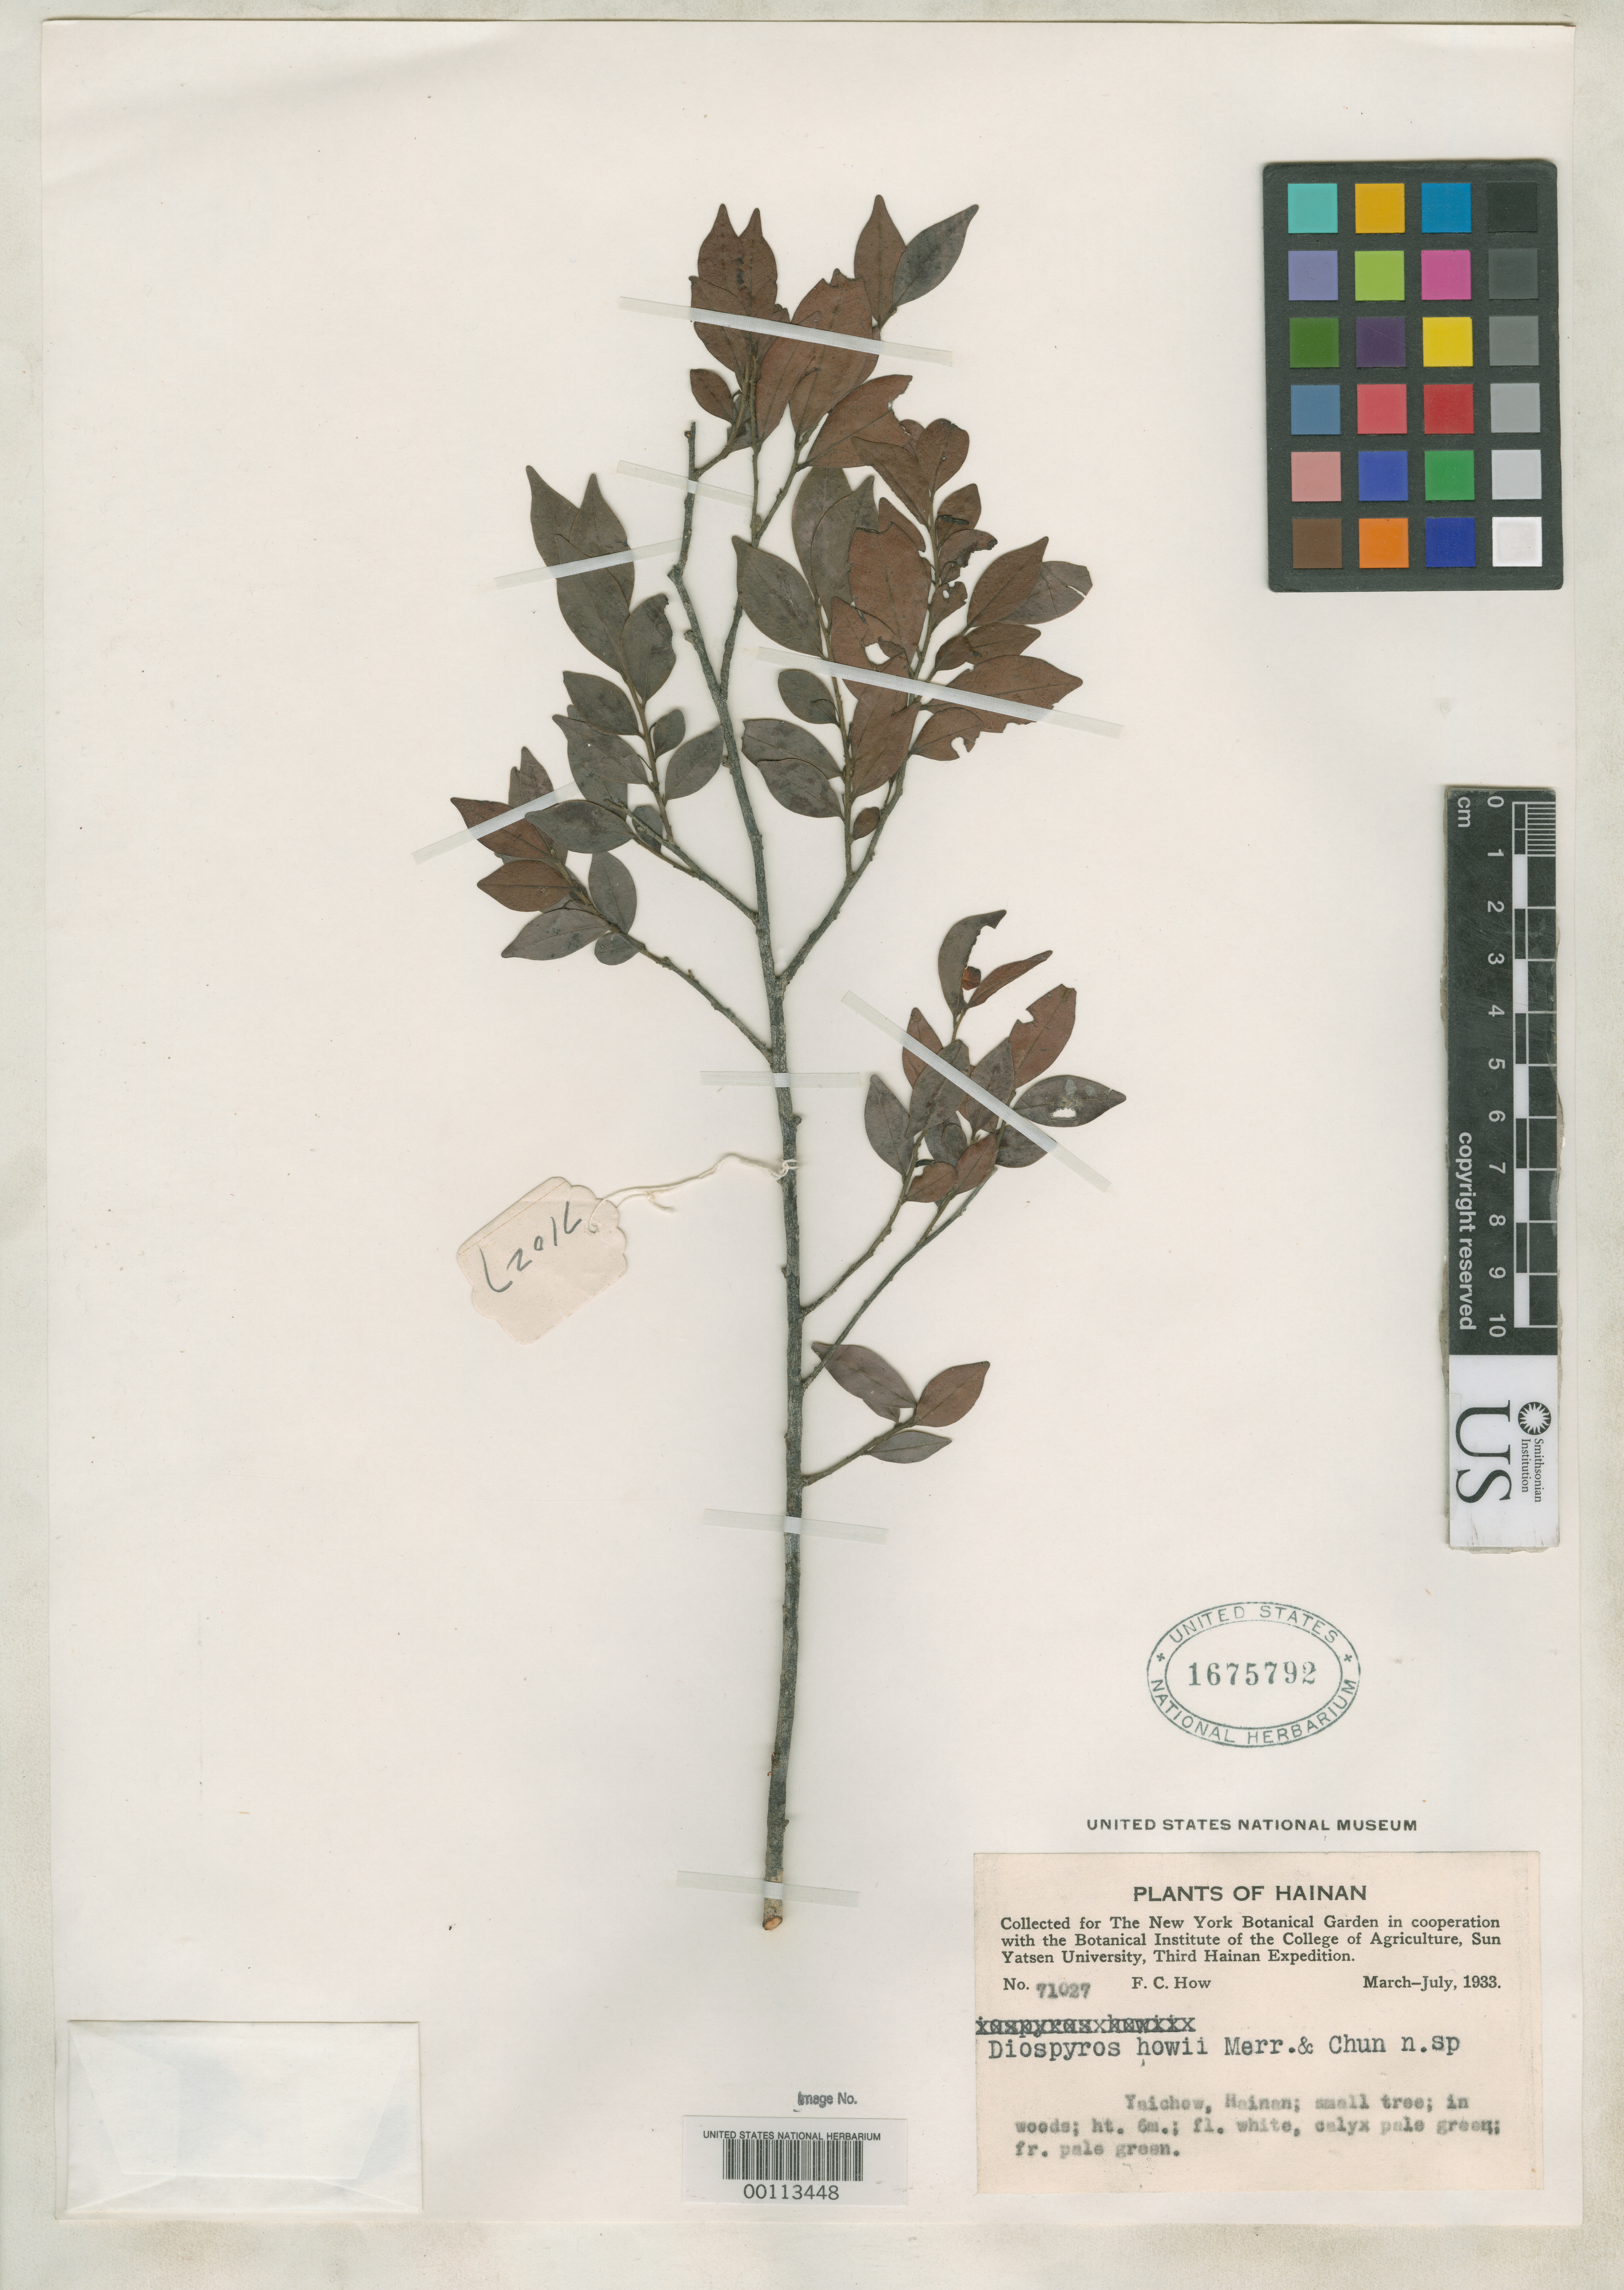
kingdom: Plantae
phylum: Tracheophyta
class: Magnoliopsida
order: Ericales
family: Ebenaceae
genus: Diospyros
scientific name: Diospyros howii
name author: Merr. & Chun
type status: Isotype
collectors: F. How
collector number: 71027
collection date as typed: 14 Jul 1933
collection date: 1933-07-14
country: China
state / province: Hainan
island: Hainan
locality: Ngai Yuen.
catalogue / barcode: US 1675792